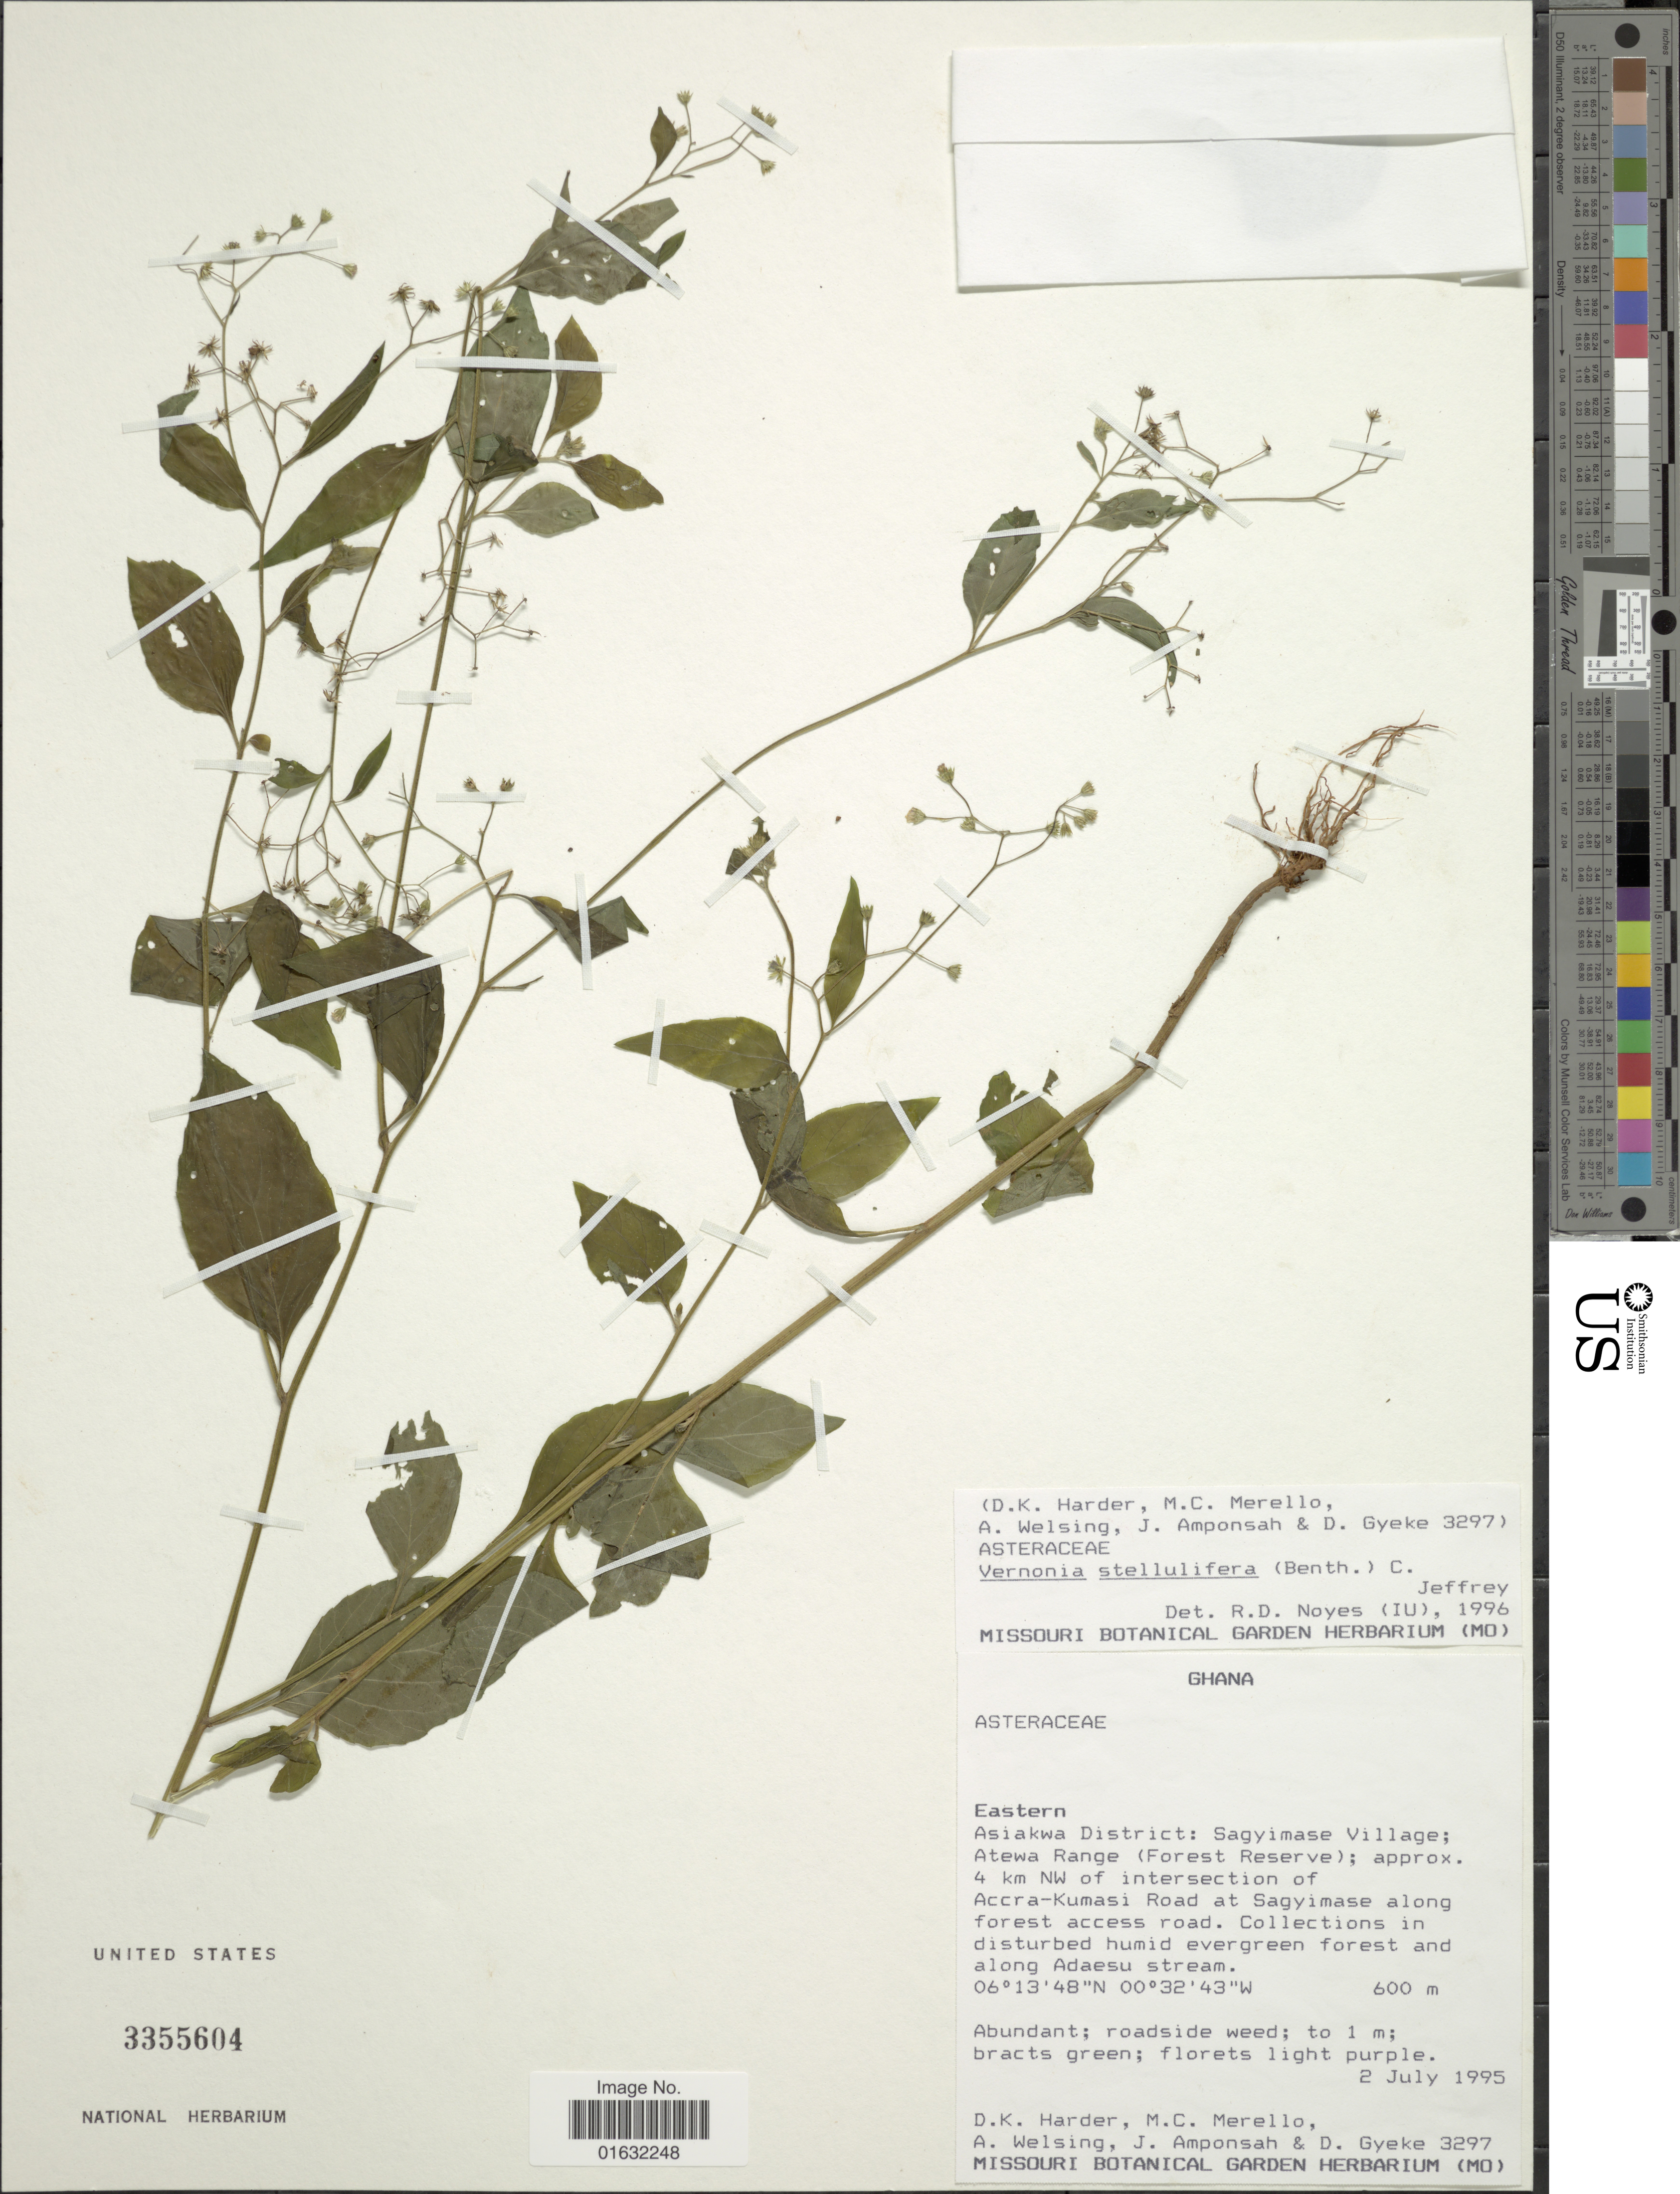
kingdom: Plantae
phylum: Tracheophyta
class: Magnoliopsida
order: Asterales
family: Asteraceae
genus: Cyanthillium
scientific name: Cyanthillium stelluliferum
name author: (Benth.) H. Rob.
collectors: D. Harder, M. Merello, A. Welsing, J. Amponsah & D. Gyeke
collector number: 3297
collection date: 1995-07-02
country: Ghana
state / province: Eastern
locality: Asiakwa District; Sagyimase Village; Atewa Range (Forest Reserve), 4 km NW of intersection of Accra-Kumasi Road at Sagyimase along forest access road, along Adaesu stream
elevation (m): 600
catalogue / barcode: US 3355604